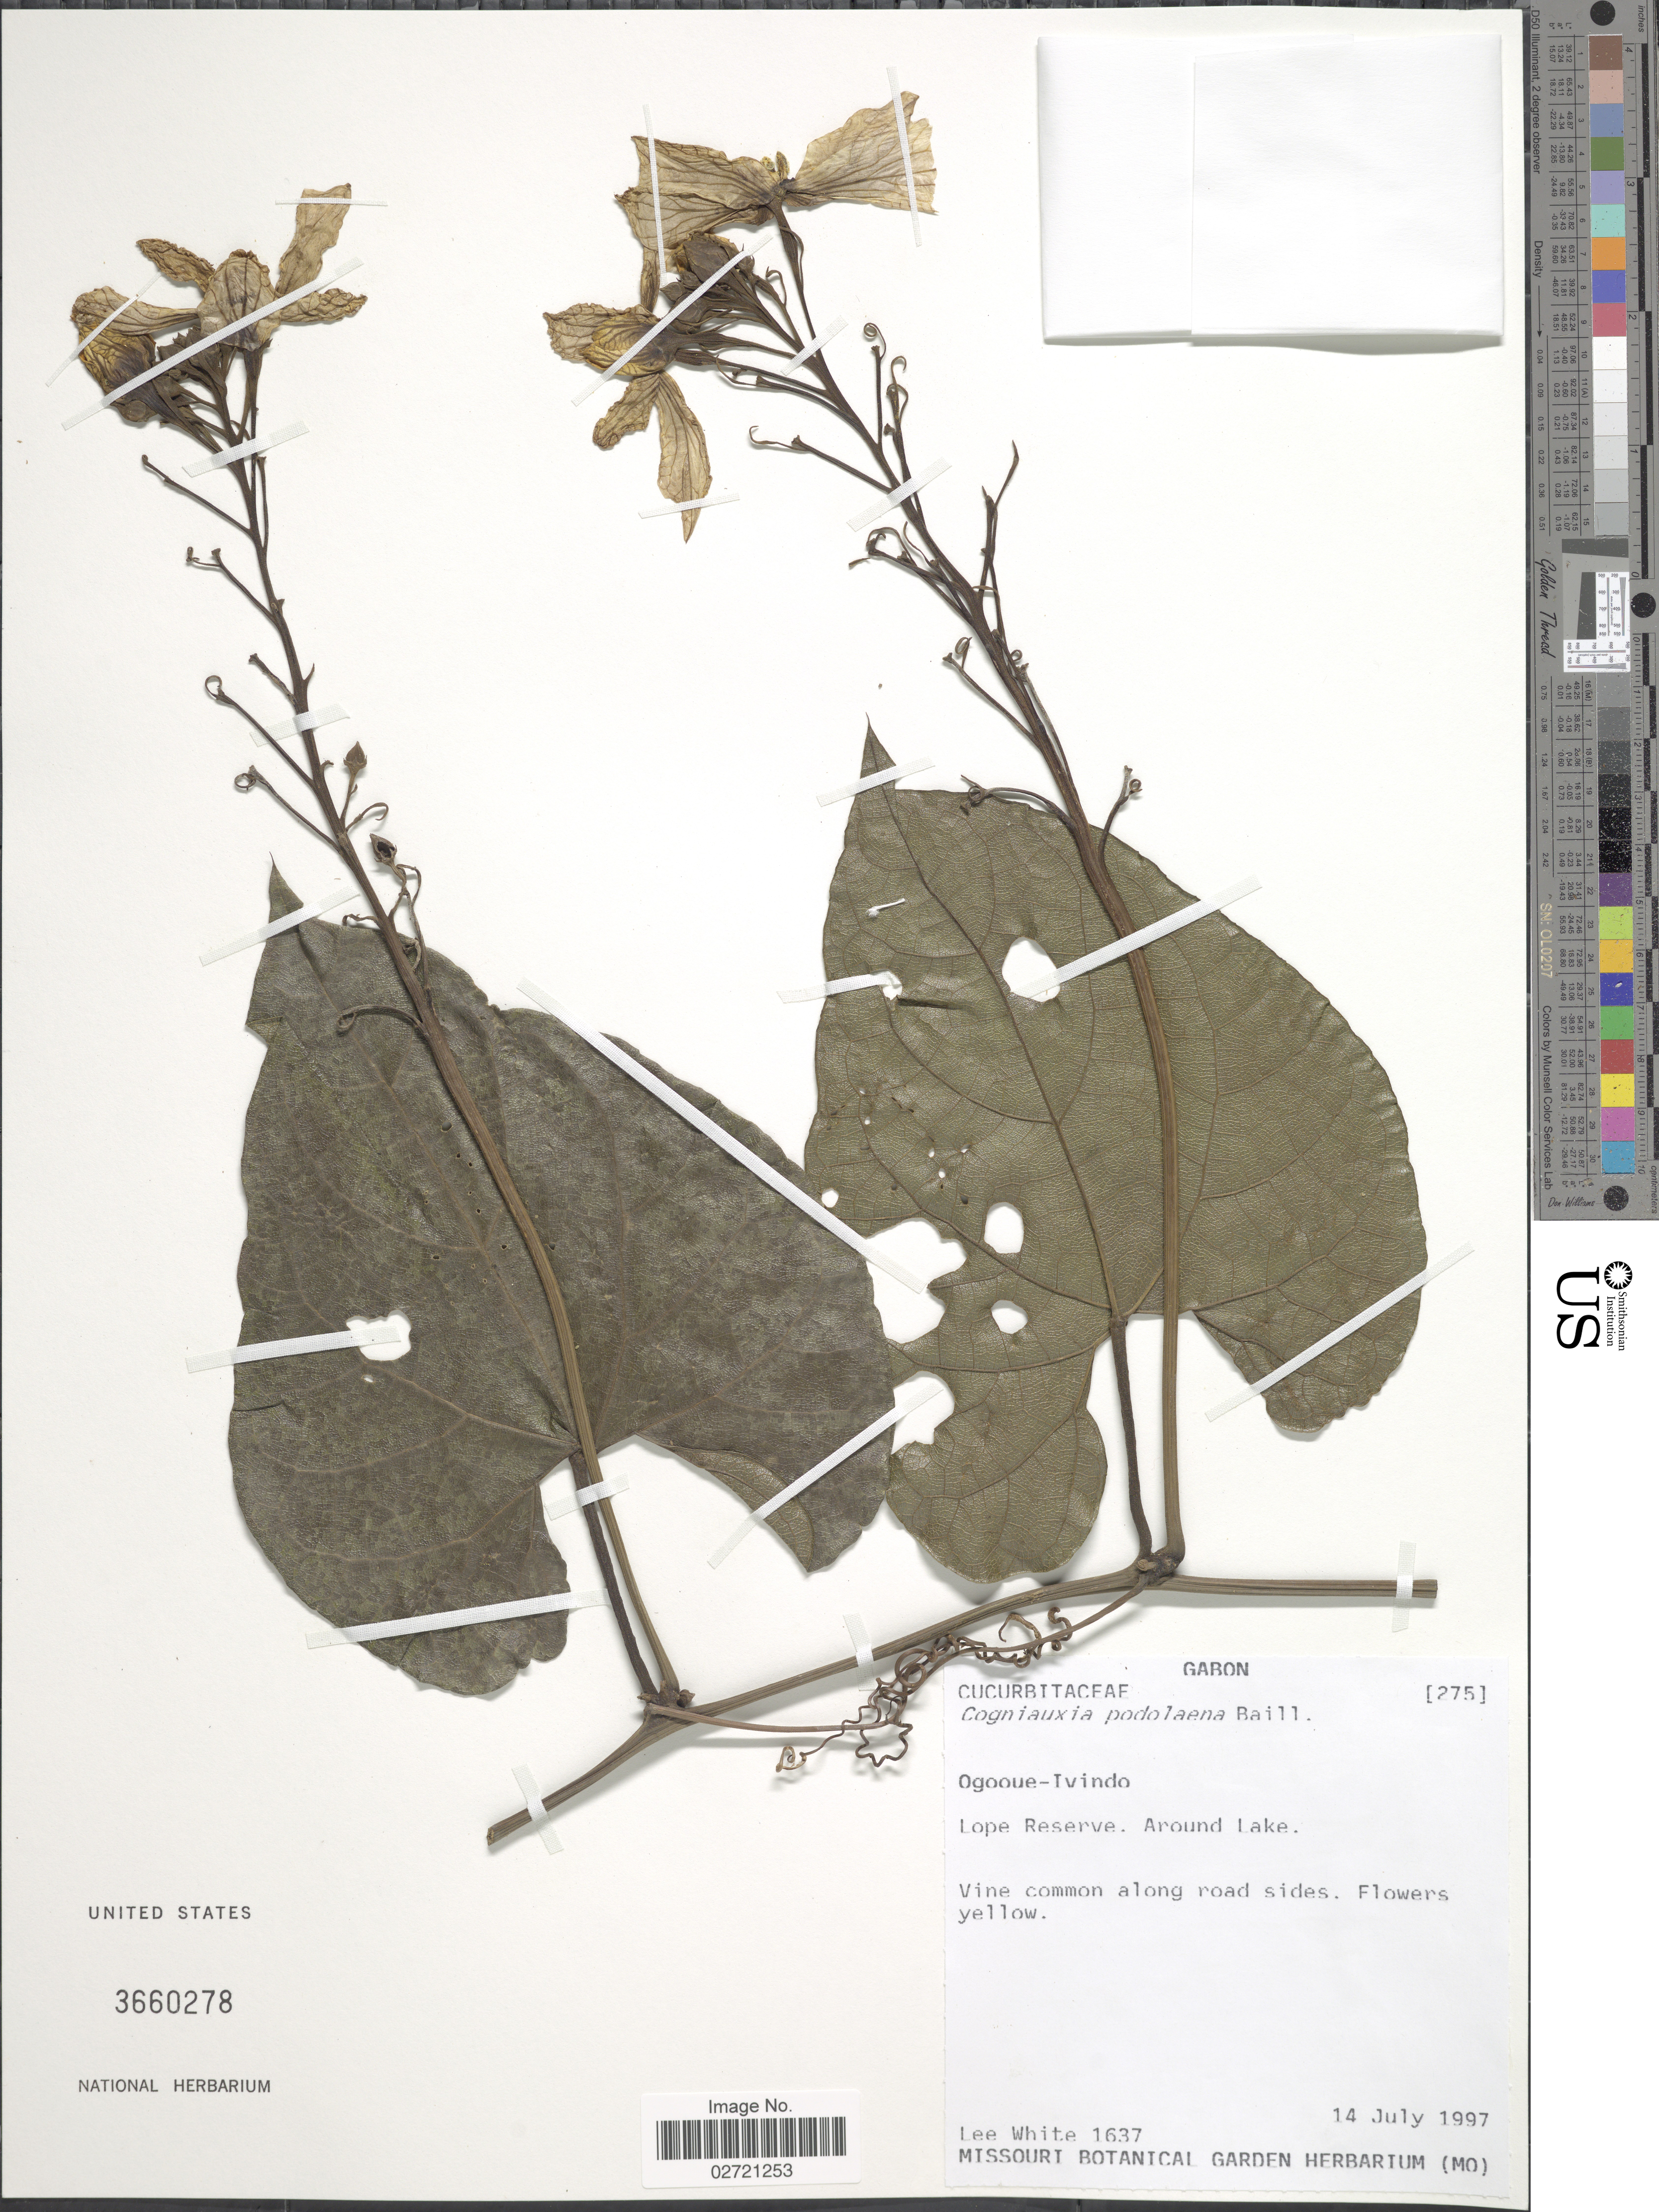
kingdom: Plantae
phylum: Tracheophyta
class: Magnoliopsida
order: Cucurbitales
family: Cucurbitaceae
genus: Cogniauxia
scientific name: Cogniauxia podolaena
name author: Baill.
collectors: L. White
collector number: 1637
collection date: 1997-07-14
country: Gabon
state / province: Ogooue-Ivindo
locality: Lope Reserve. Around Lake.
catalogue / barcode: US 3660278